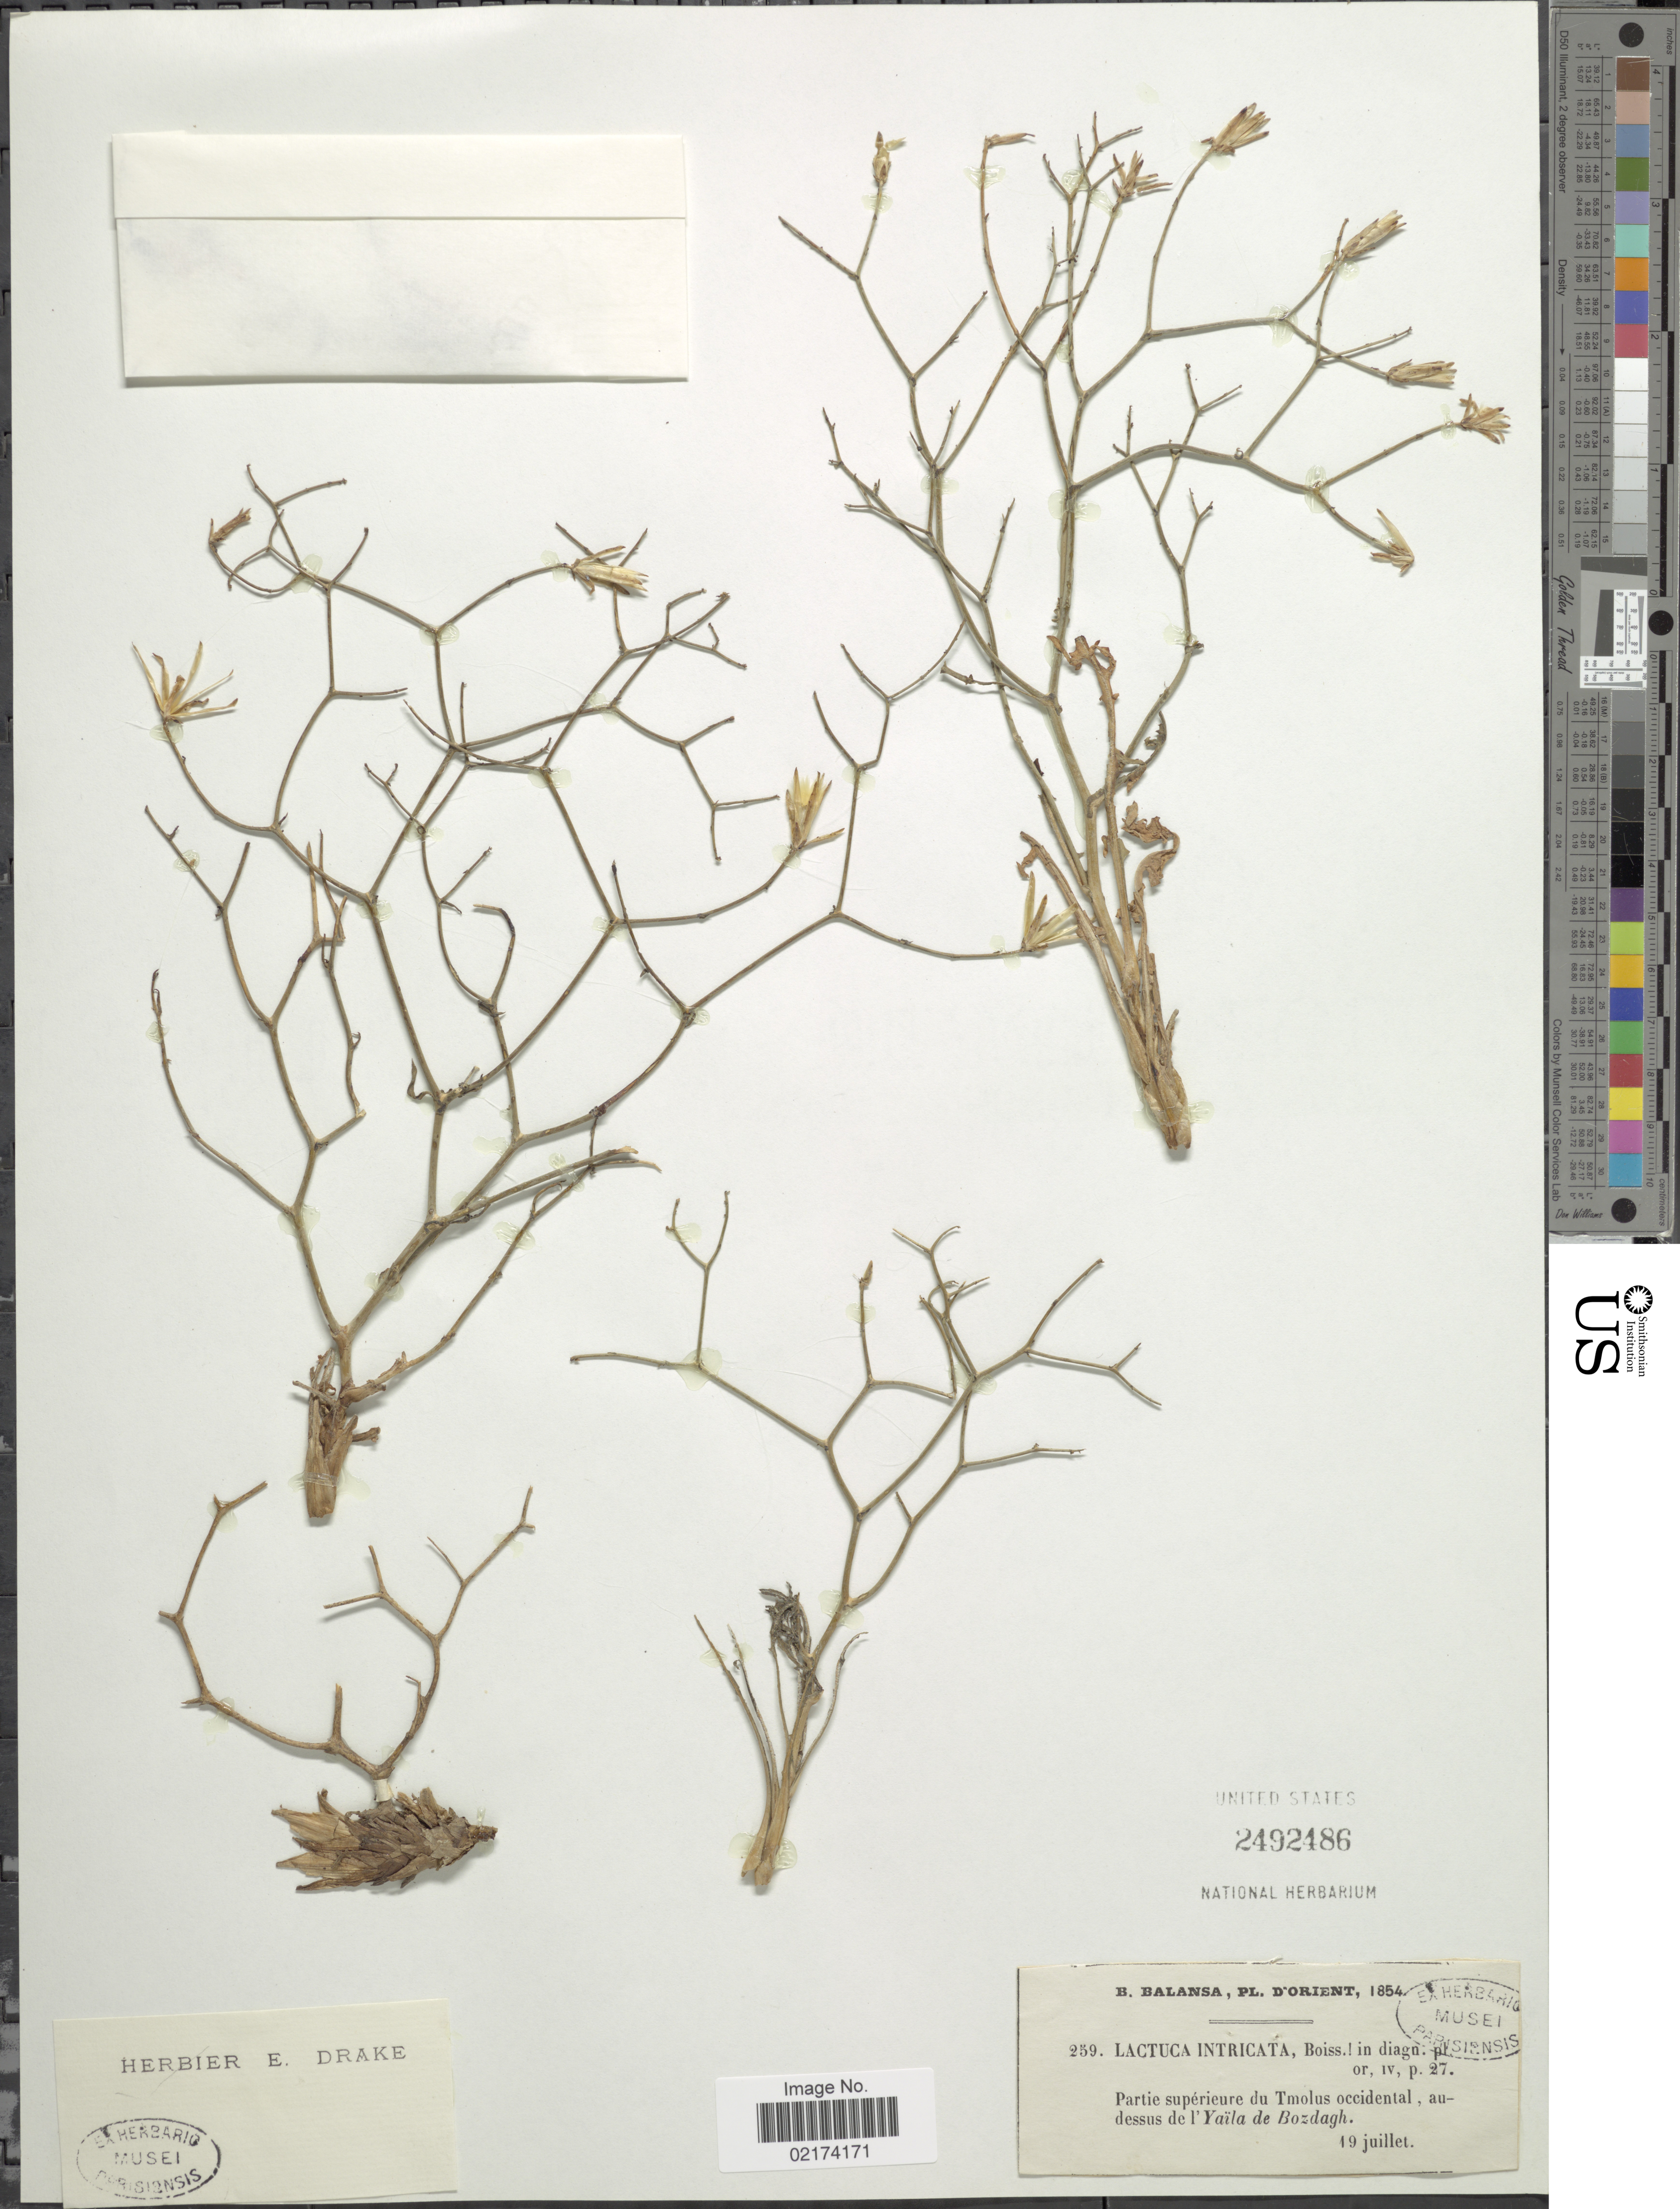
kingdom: Plantae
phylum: Tracheophyta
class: Magnoliopsida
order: Asterales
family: Asteraceae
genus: Lactuca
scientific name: Lactuca intricata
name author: Boiss.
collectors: B. Balansa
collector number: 259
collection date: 1854-07-19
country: Turkey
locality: Orient, partie du superieure du Tmolus occidental, audessus de l'Yaila de Bozdag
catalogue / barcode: US 2492486